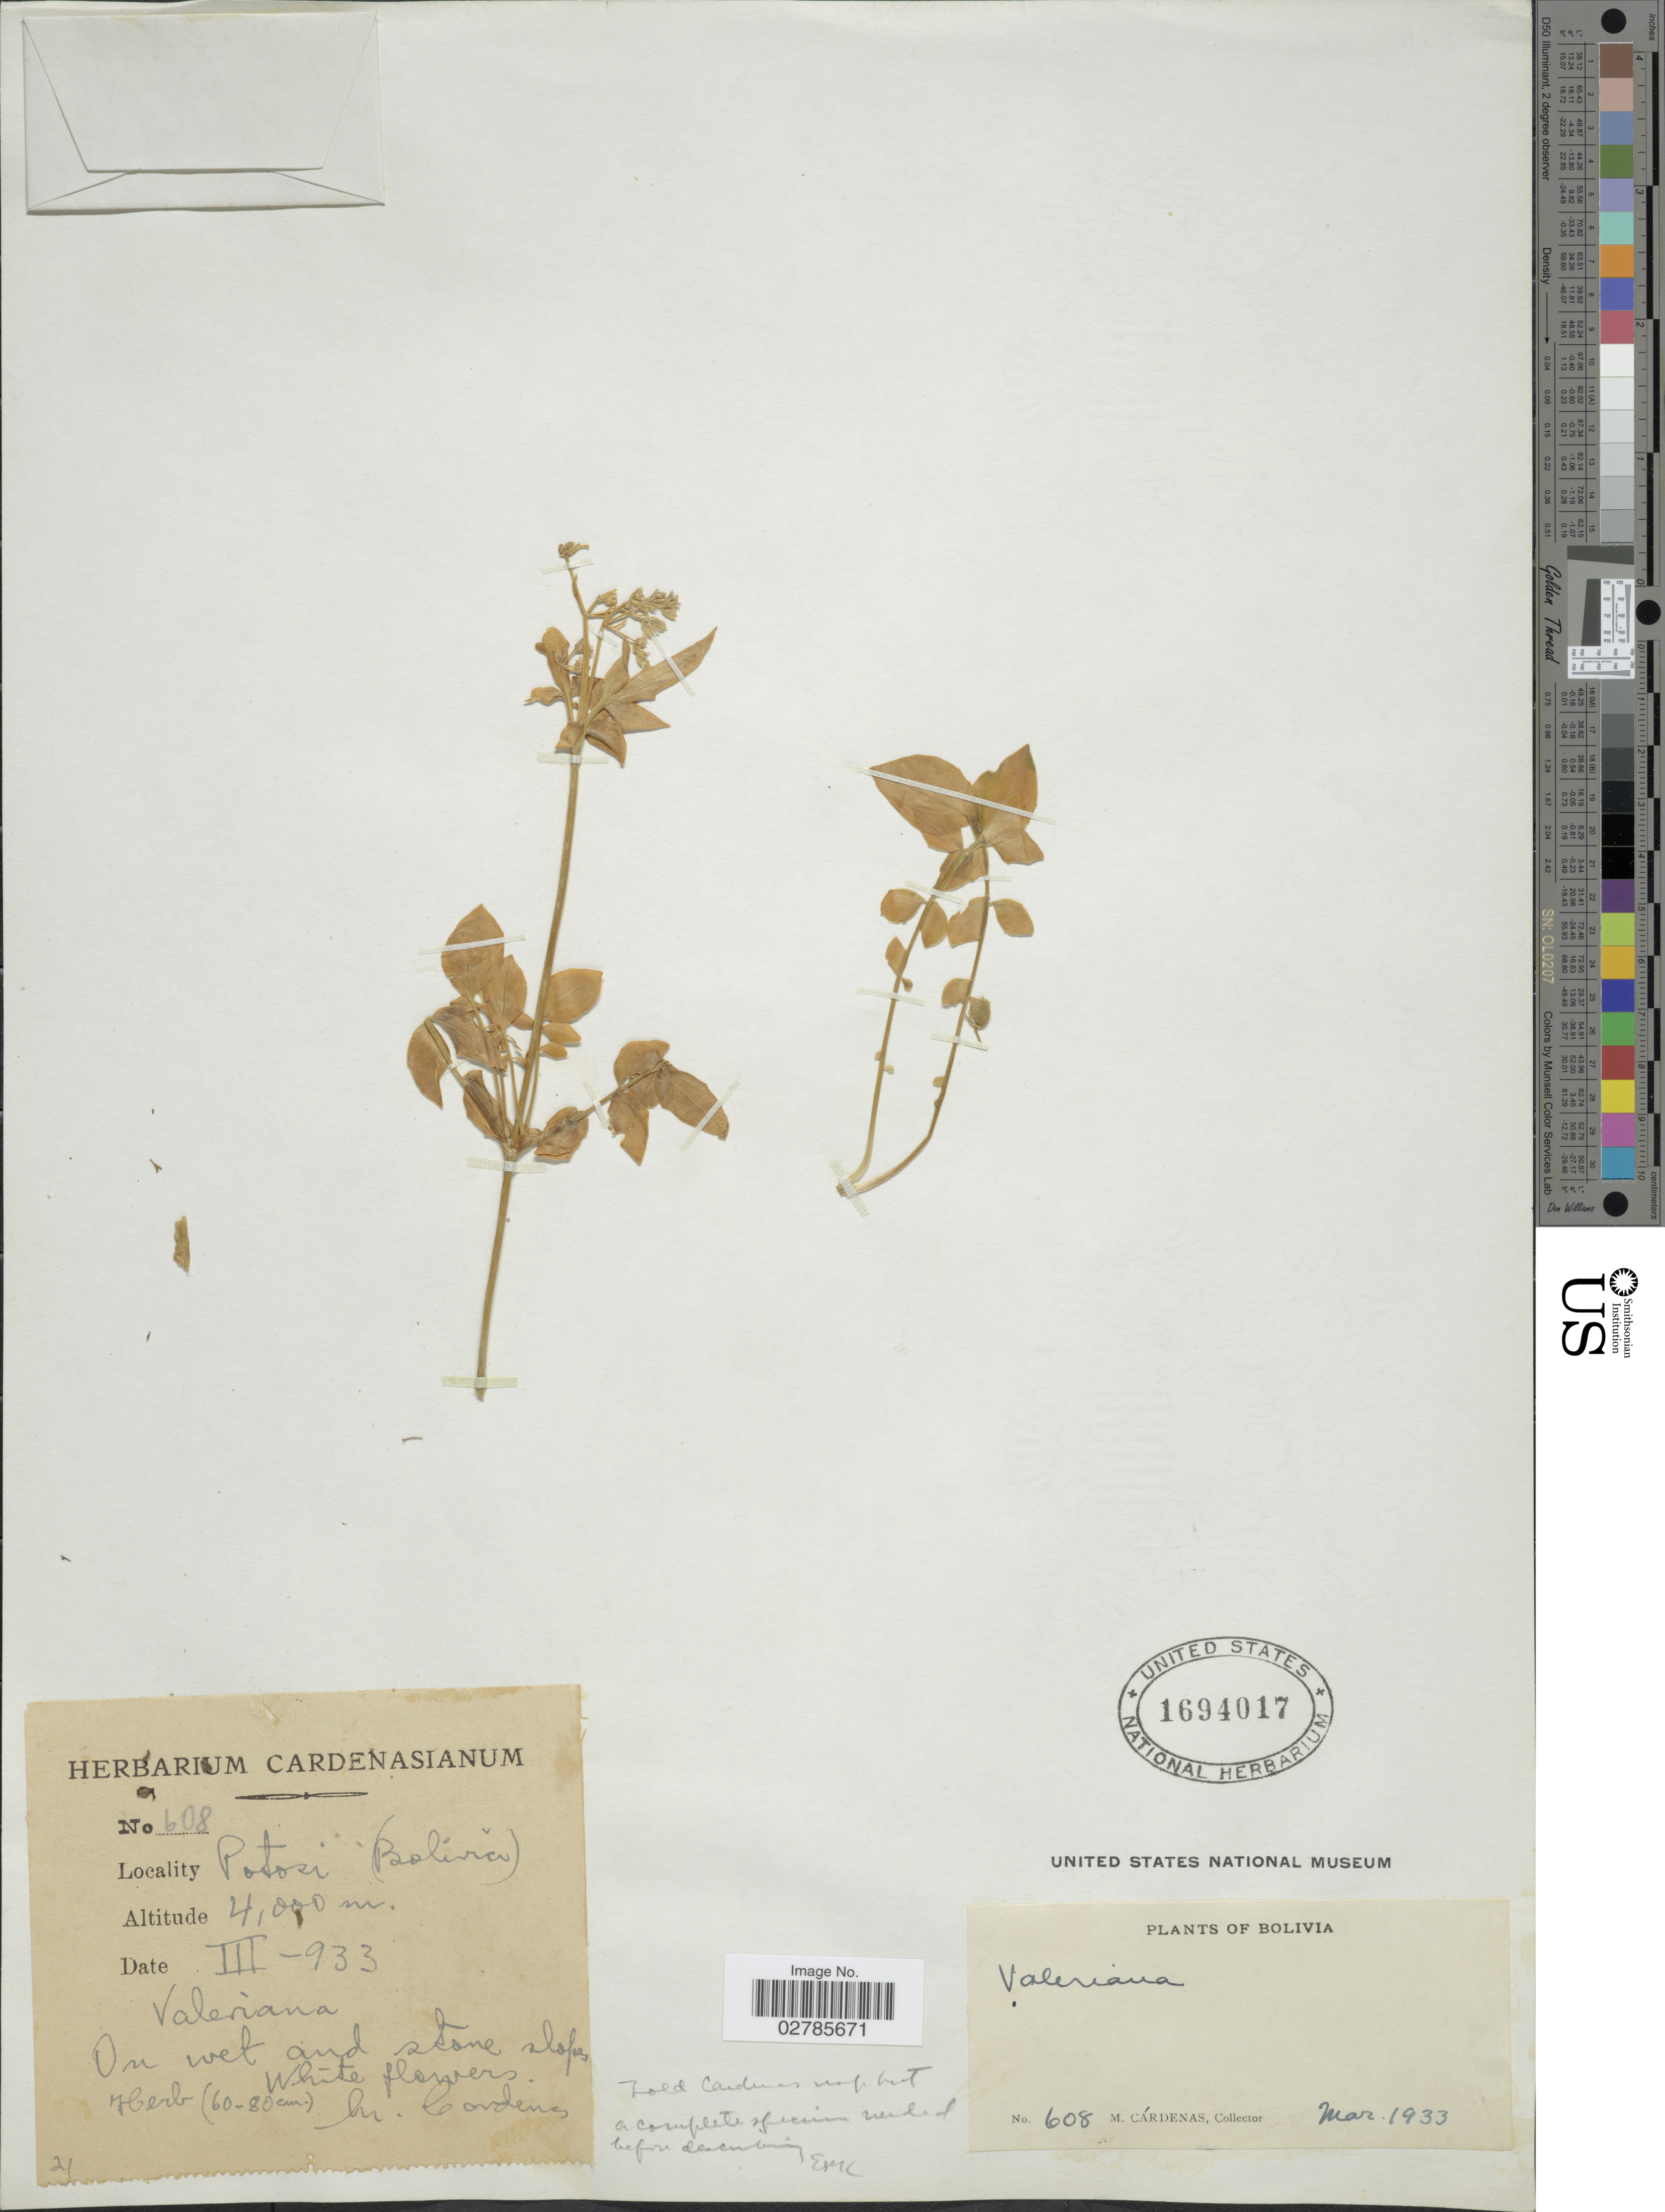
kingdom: Plantae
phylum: Tracheophyta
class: Magnoliopsida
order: Dipsacales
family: Caprifoliaceae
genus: Valeriana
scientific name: Valeriana sp.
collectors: M. Cárdenas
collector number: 608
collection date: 1933-03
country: Bolivia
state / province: Potosi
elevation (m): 4000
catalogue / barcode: US 1694017